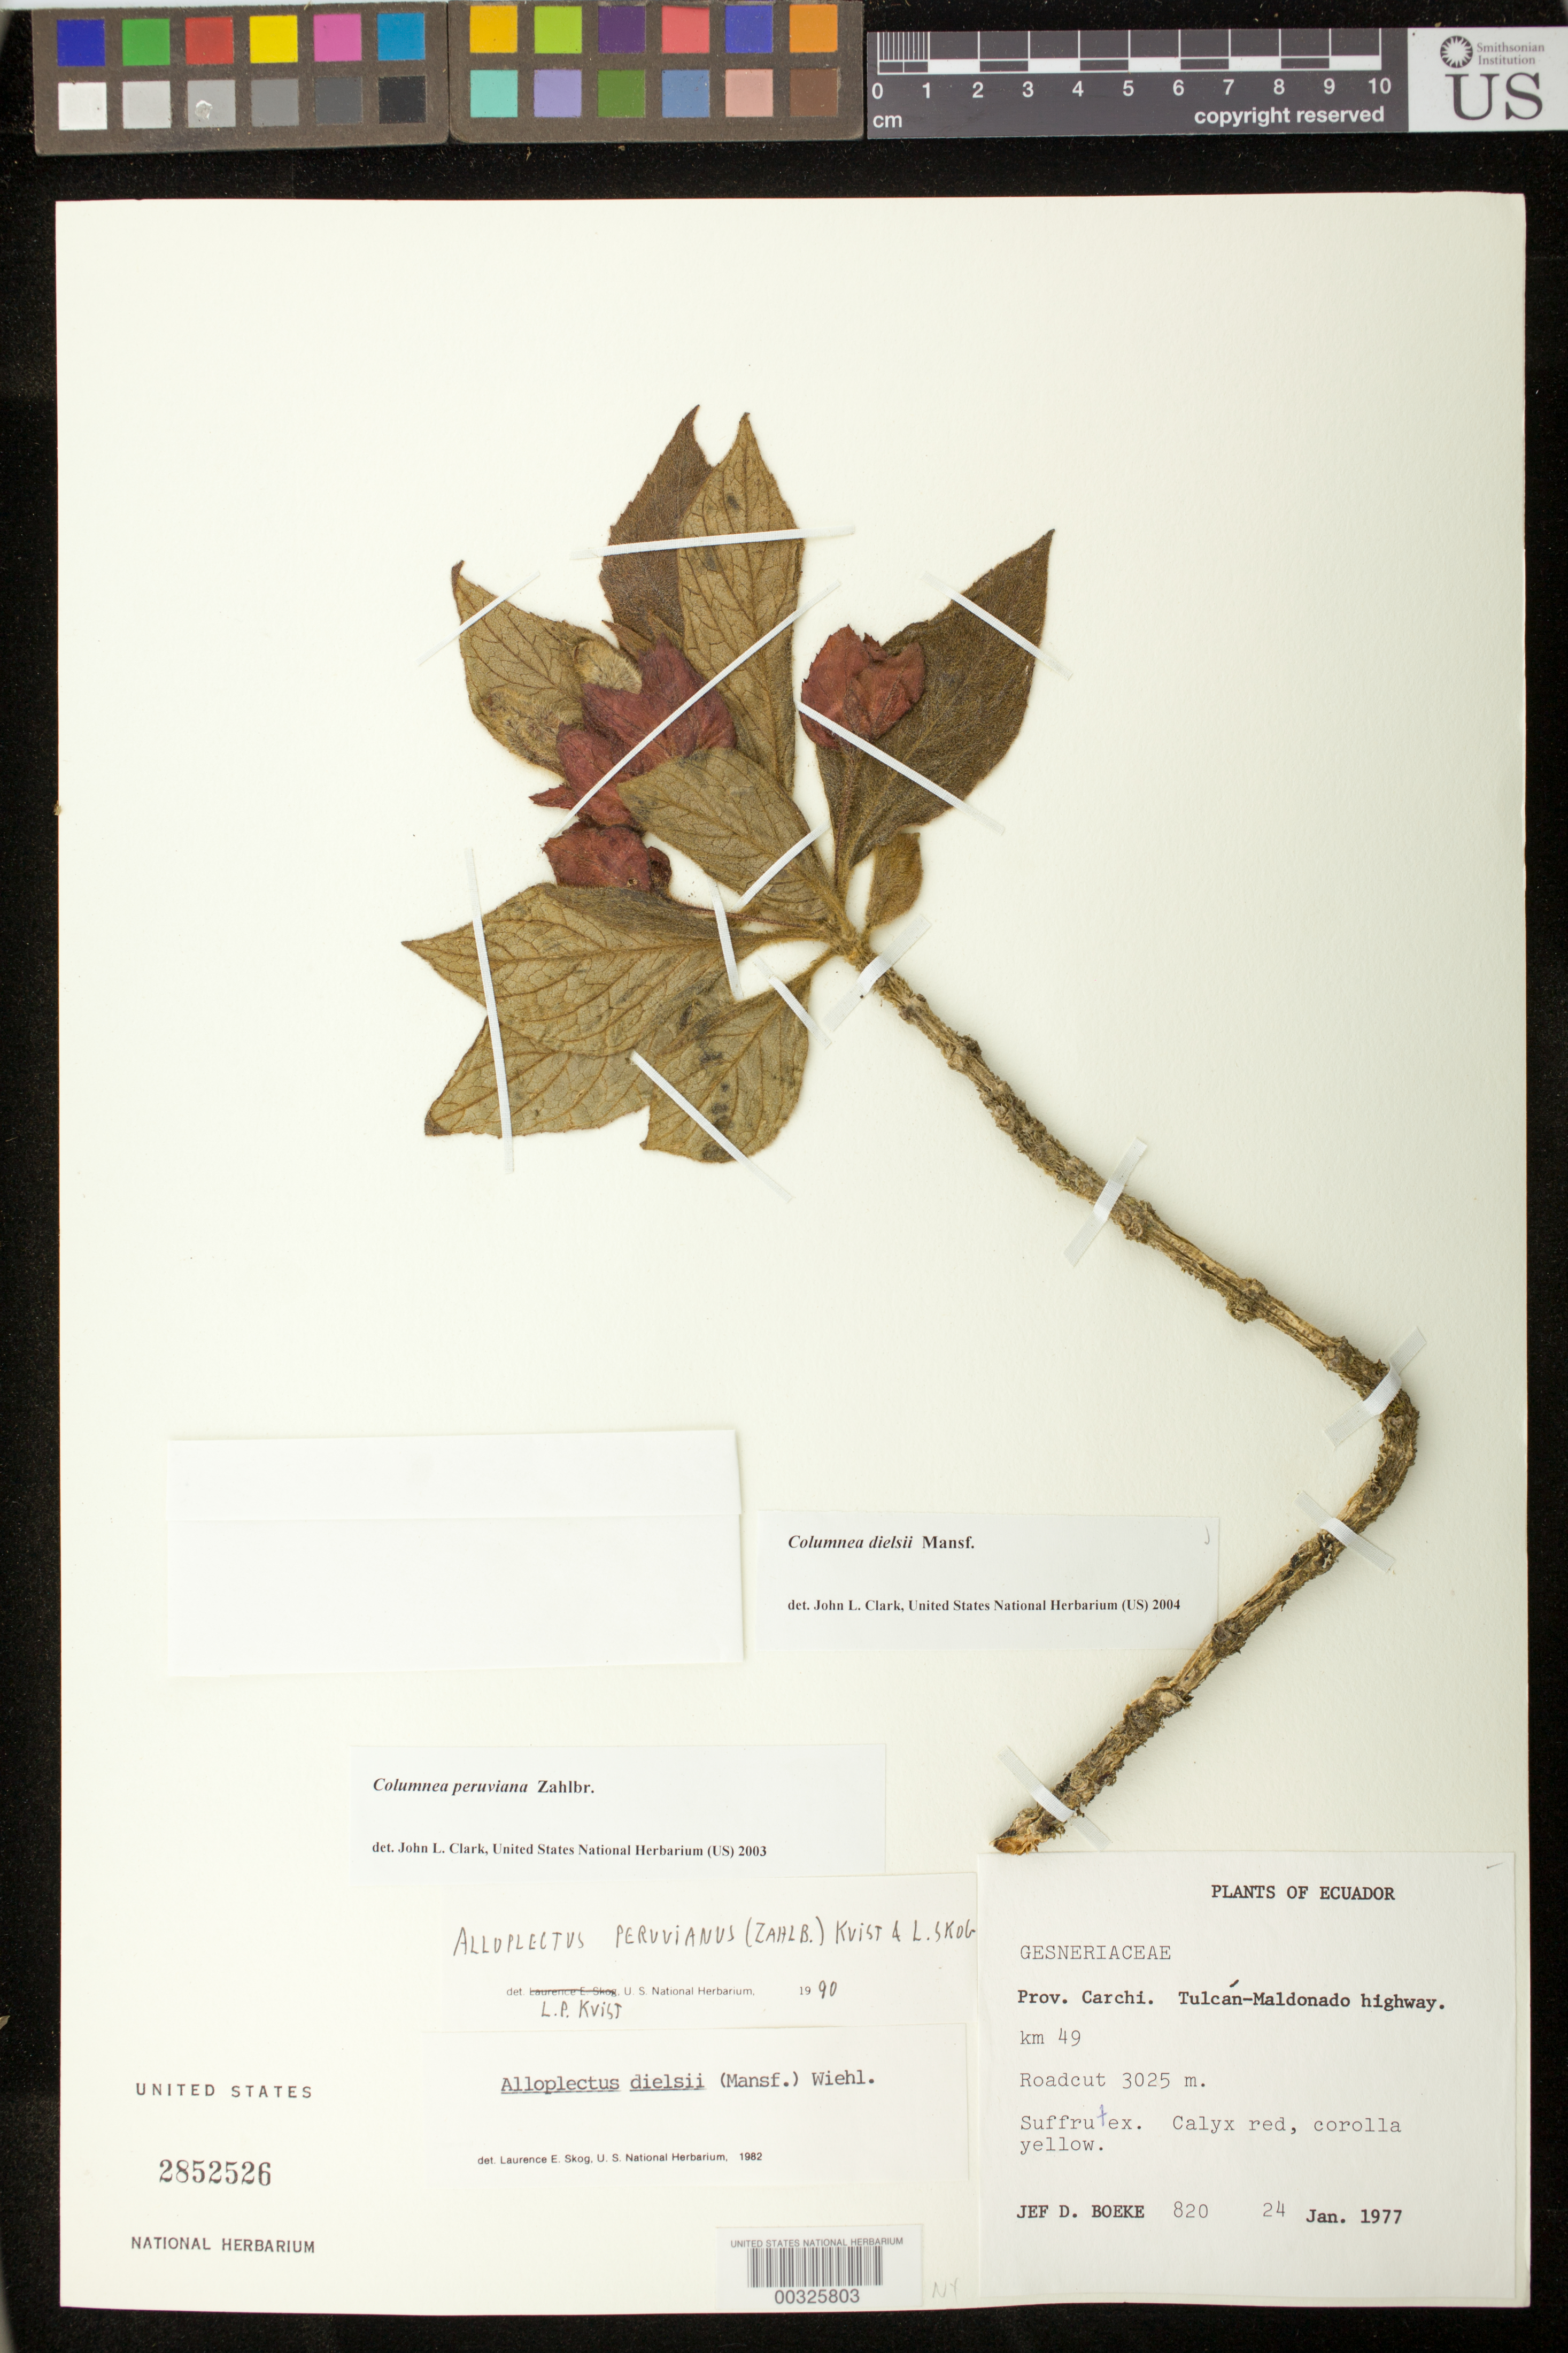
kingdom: Plantae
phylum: Tracheophyta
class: Magnoliopsida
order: Lamiales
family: Gesneriaceae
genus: Columnea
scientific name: Columnea dielsii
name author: Mansf.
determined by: Clark, J. L., (SEL), The Marie Selby Botanical Garden (UNITED STATES)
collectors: J. D. Boeke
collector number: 820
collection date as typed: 24 Jan 1977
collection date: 1977-01-24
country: Ecuador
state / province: Carchi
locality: Tulcán - Maldonado highway, km 49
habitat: Roadcut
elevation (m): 3025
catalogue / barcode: US 2852526